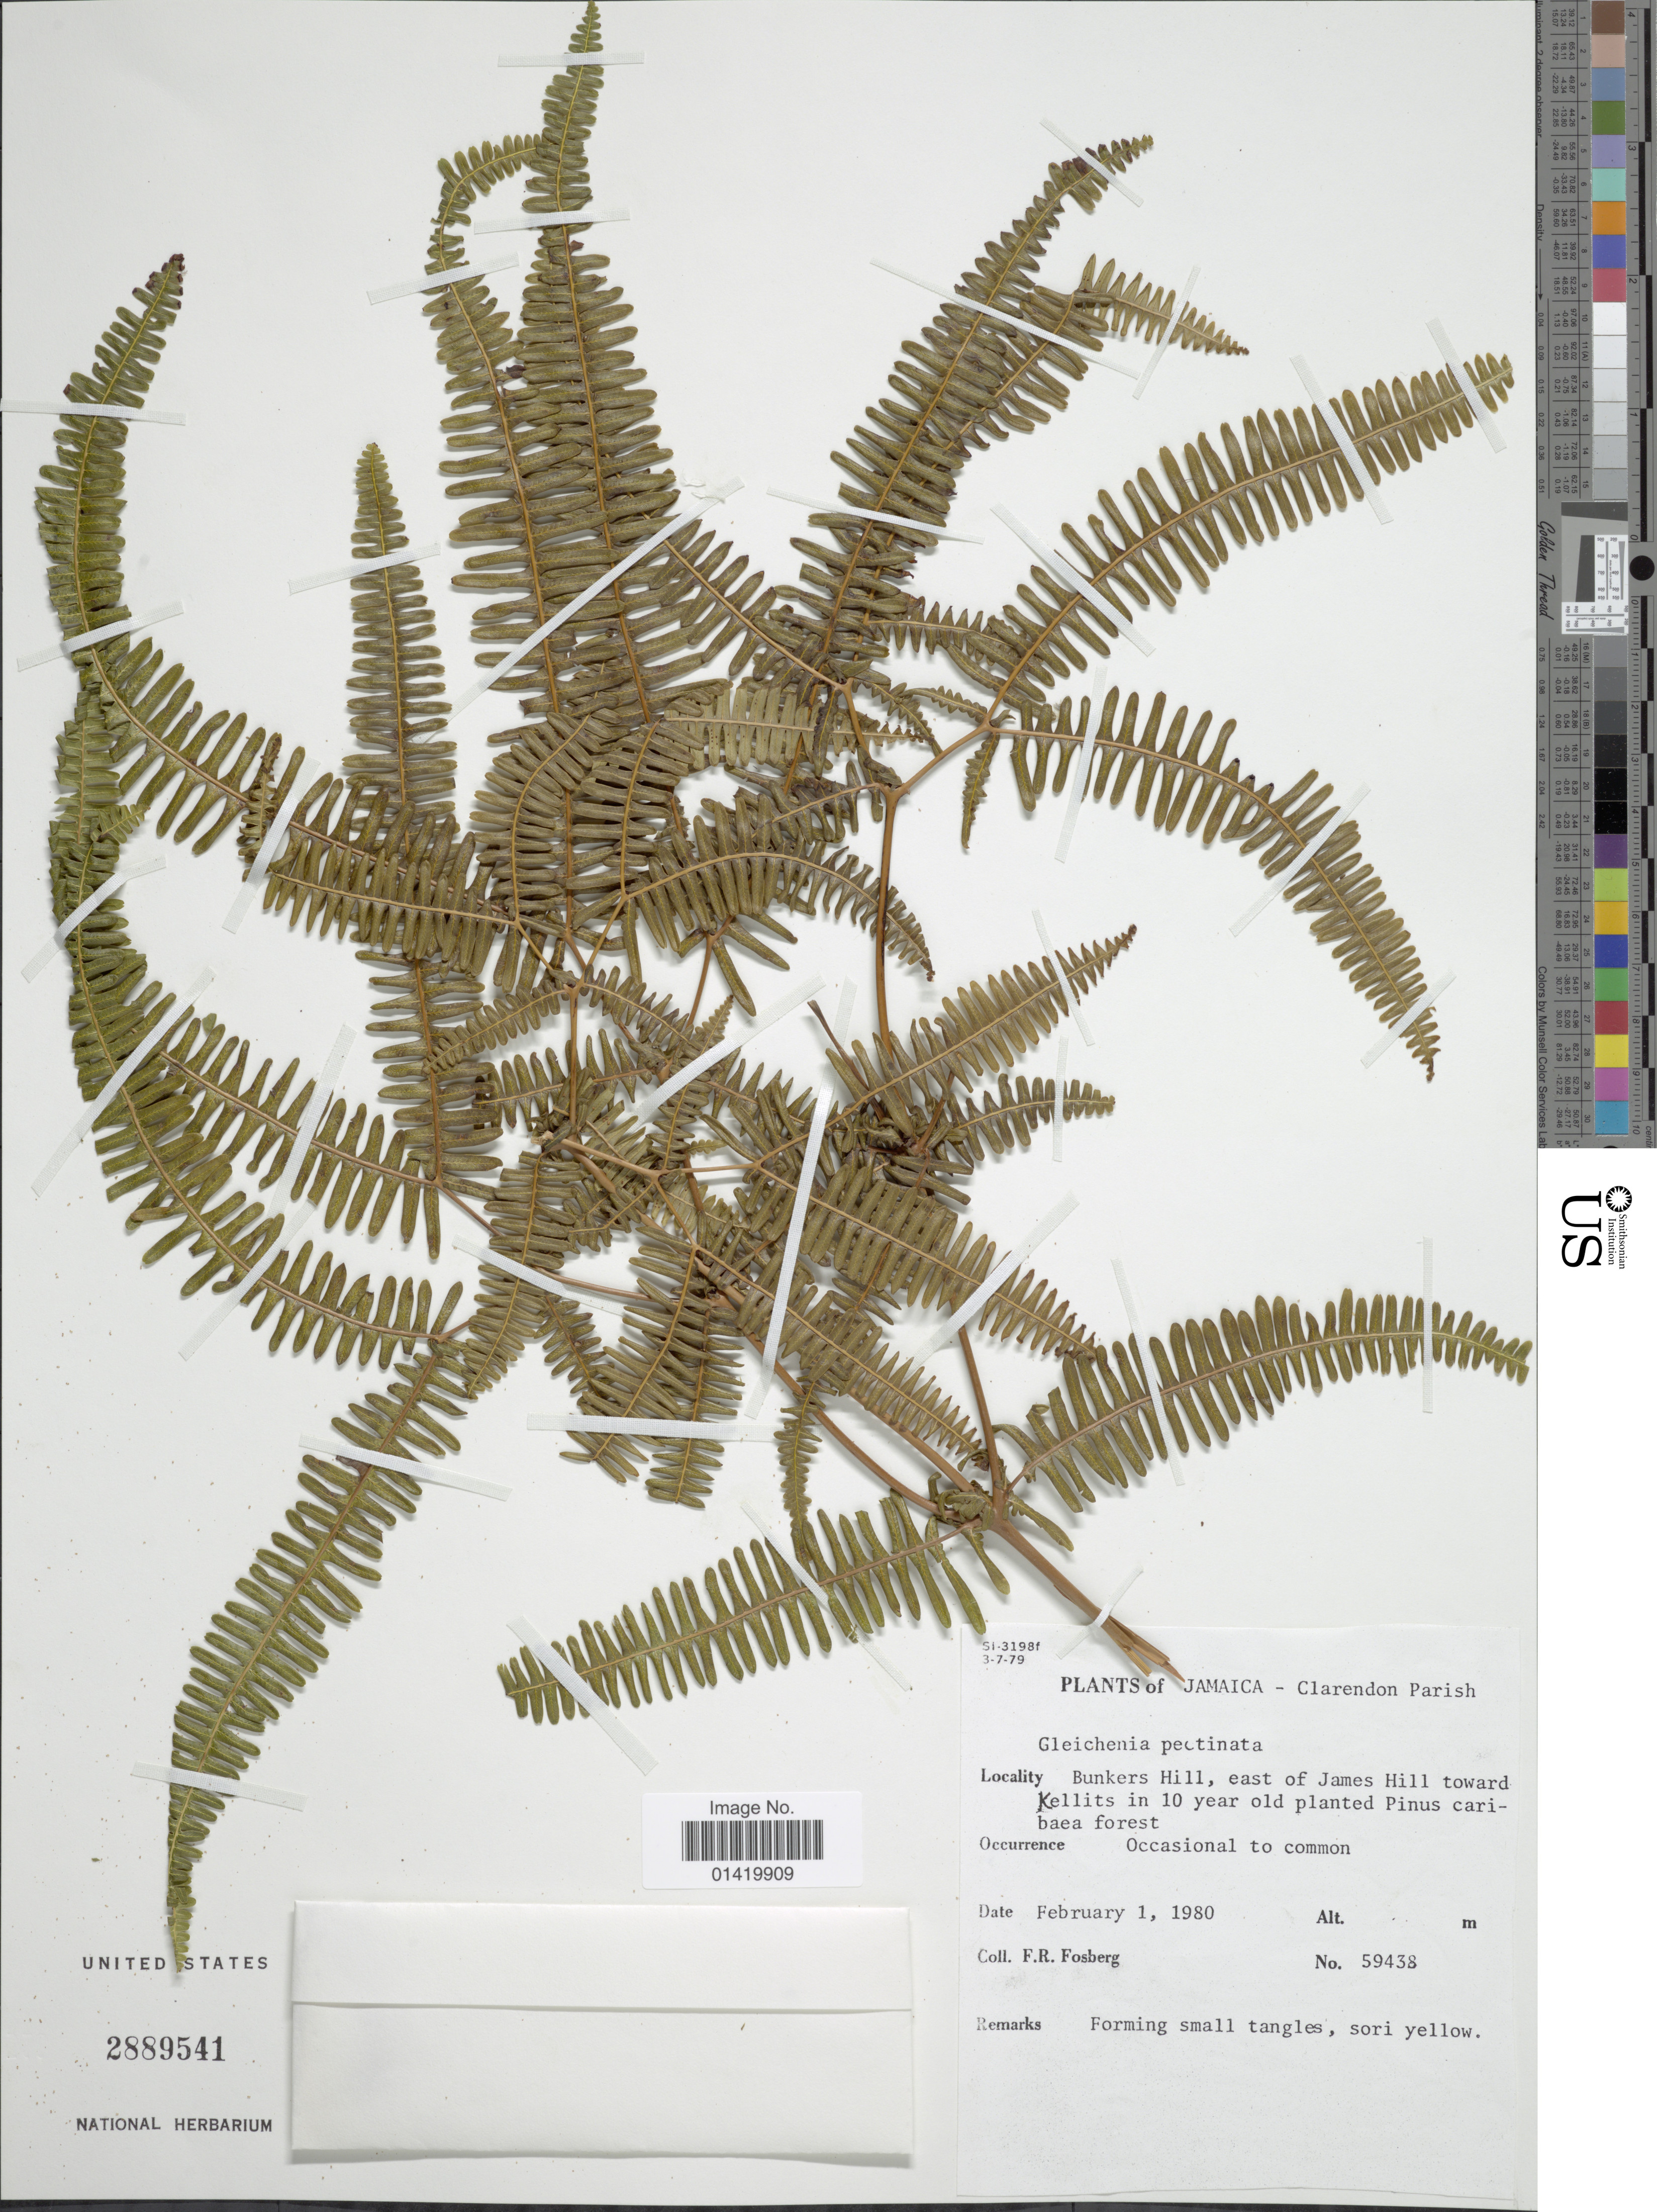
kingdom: Plantae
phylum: Tracheophyta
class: Polypodiopsida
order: Gleicheniales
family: Gleicheniaceae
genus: Gleichenella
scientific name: Gleichenella pectinata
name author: (Willd.) Ching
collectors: F. R. Fosberg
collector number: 59438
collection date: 1980-02-01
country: Jamaica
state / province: Clarendon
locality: Clarendon Parish, Bunkers Hill, east of James Hill toward Kellits in 10 year old planted Pinus caribaea forest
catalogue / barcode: US 2889541